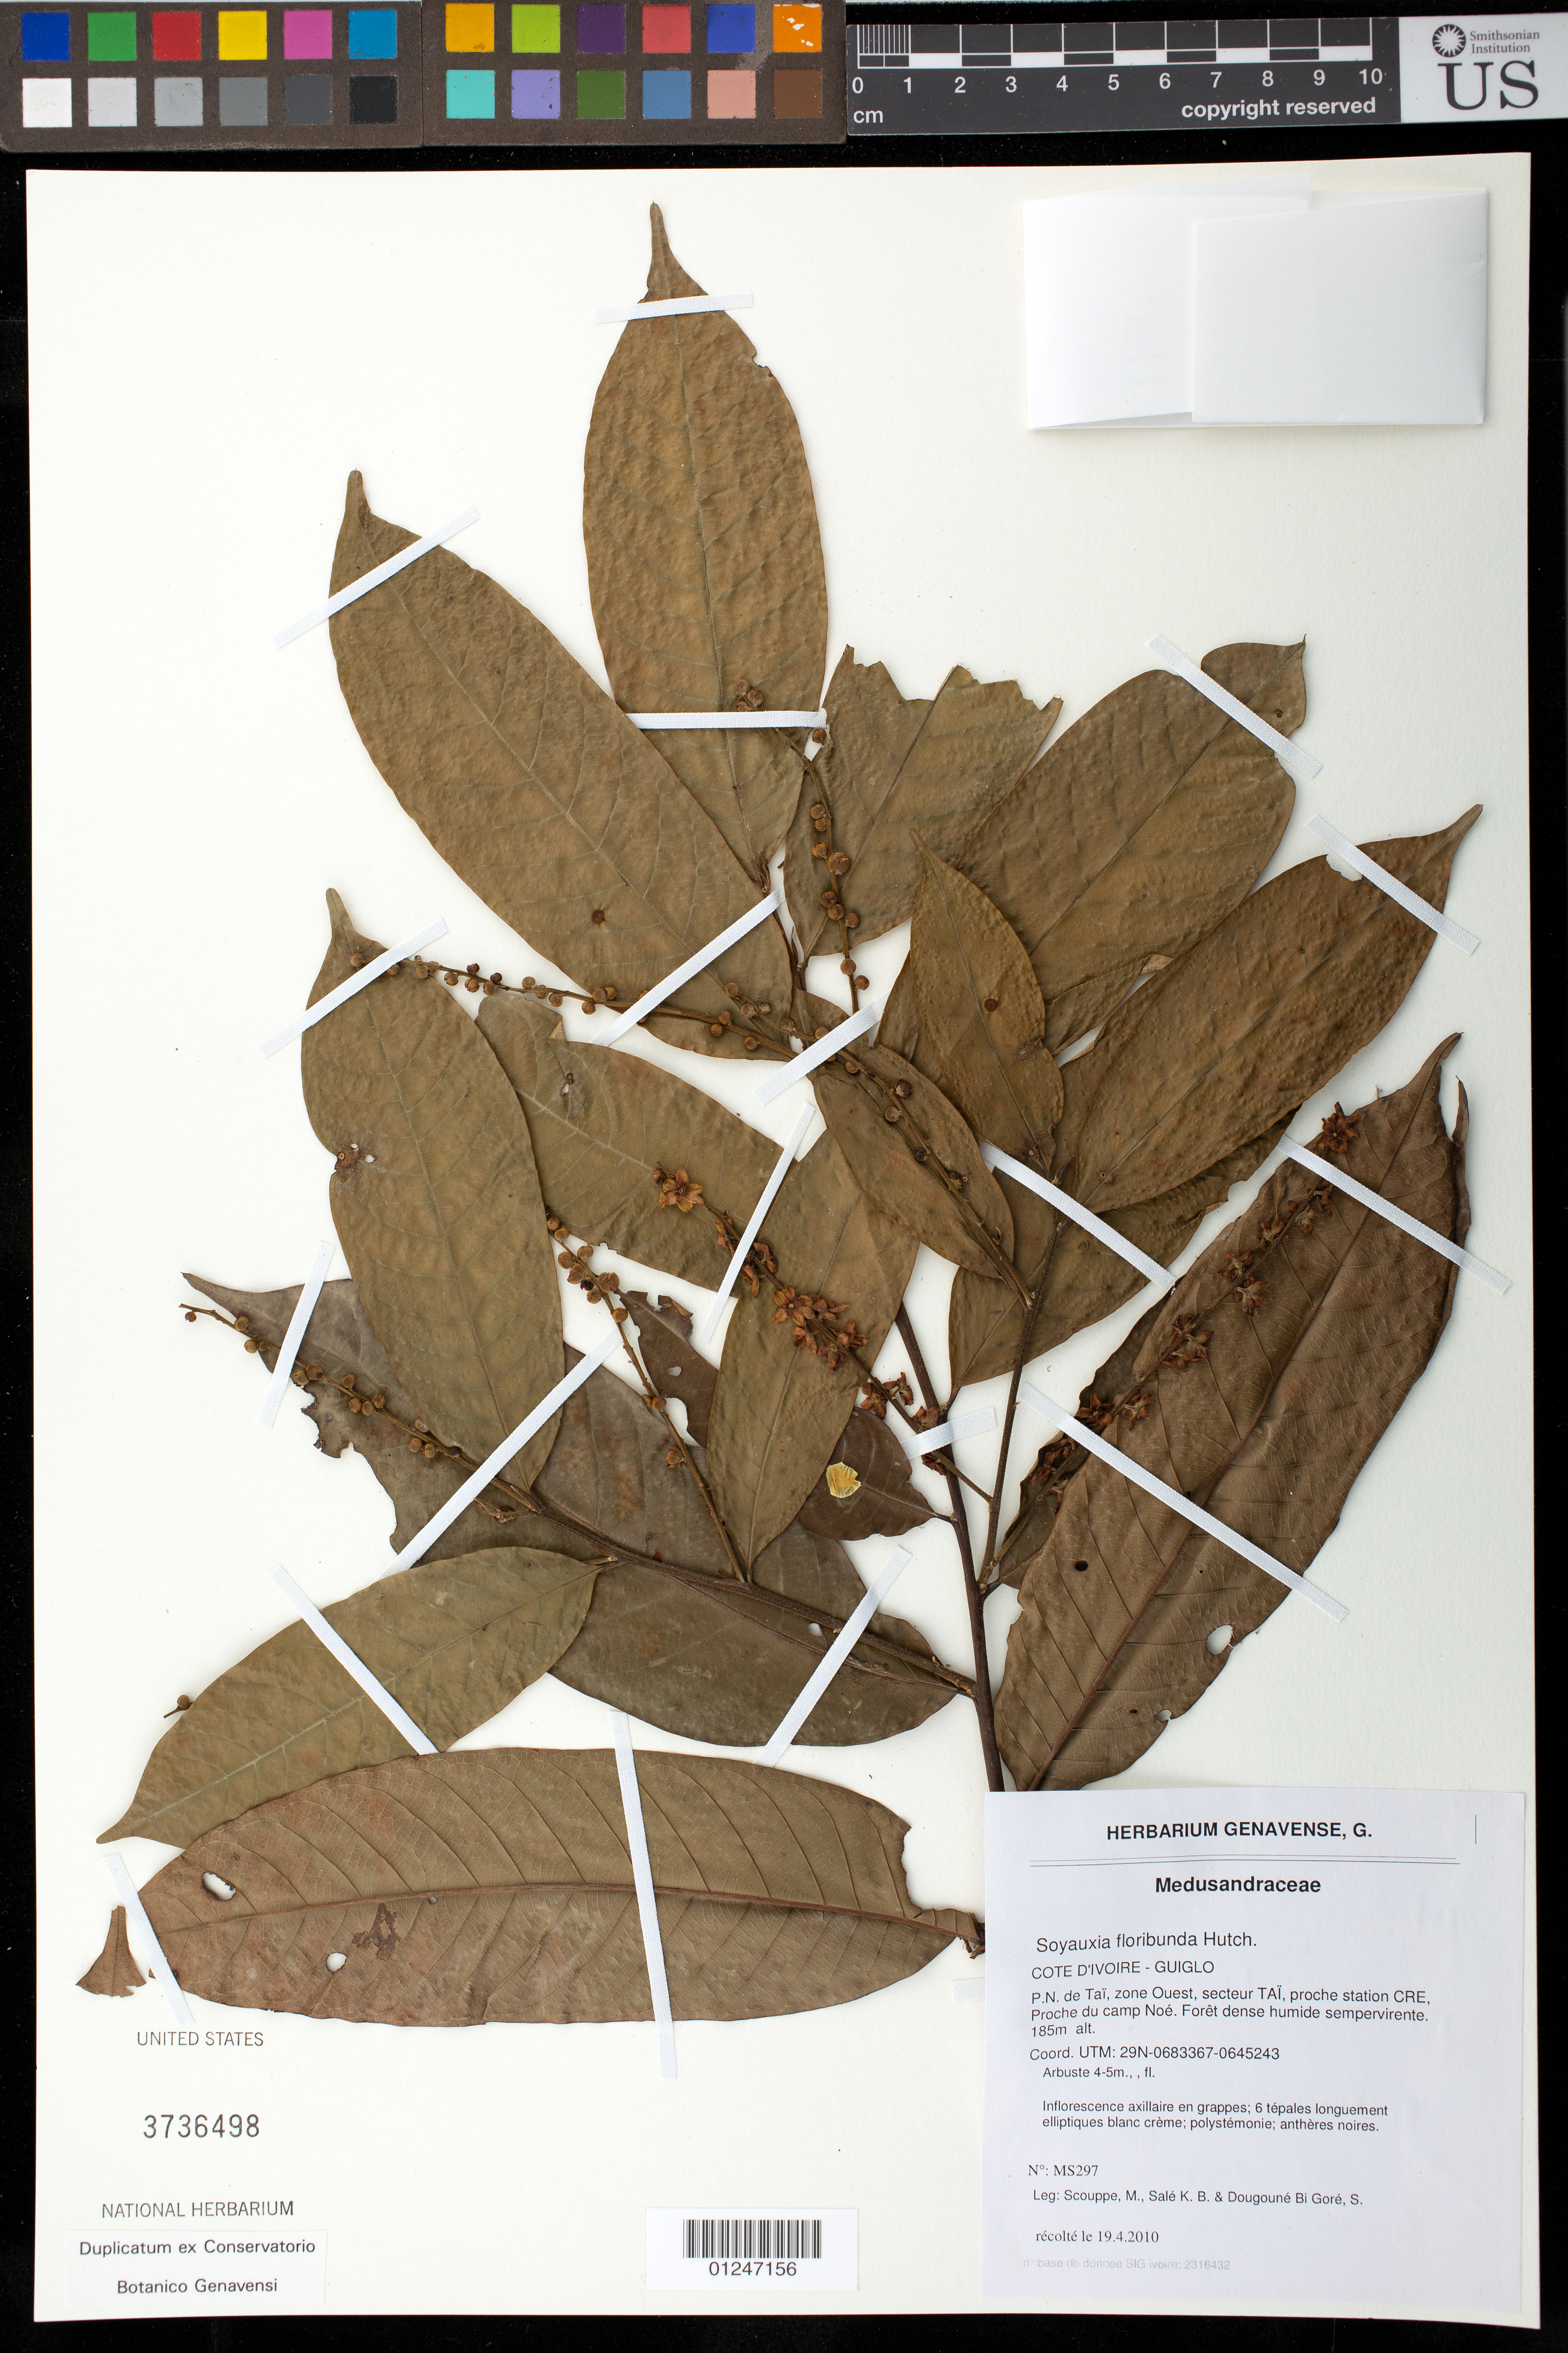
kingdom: Plantae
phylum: Tracheophyta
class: Magnoliopsida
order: Saxifragales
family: Peridiscaceae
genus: Soyauxia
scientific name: Soyauxia floribunda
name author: Hutch.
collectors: M. Scouppe, K. Sale & S. Dougoune Bi Gore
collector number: MS297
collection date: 2010-04-19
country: Ivory Coast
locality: Côte d'Ivoire- GUIGLO. P.N. de Tai, zone Ouest, secteur TAI, proche station CRE, Proche de camp Noe,.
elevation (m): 185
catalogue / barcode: US 3736498